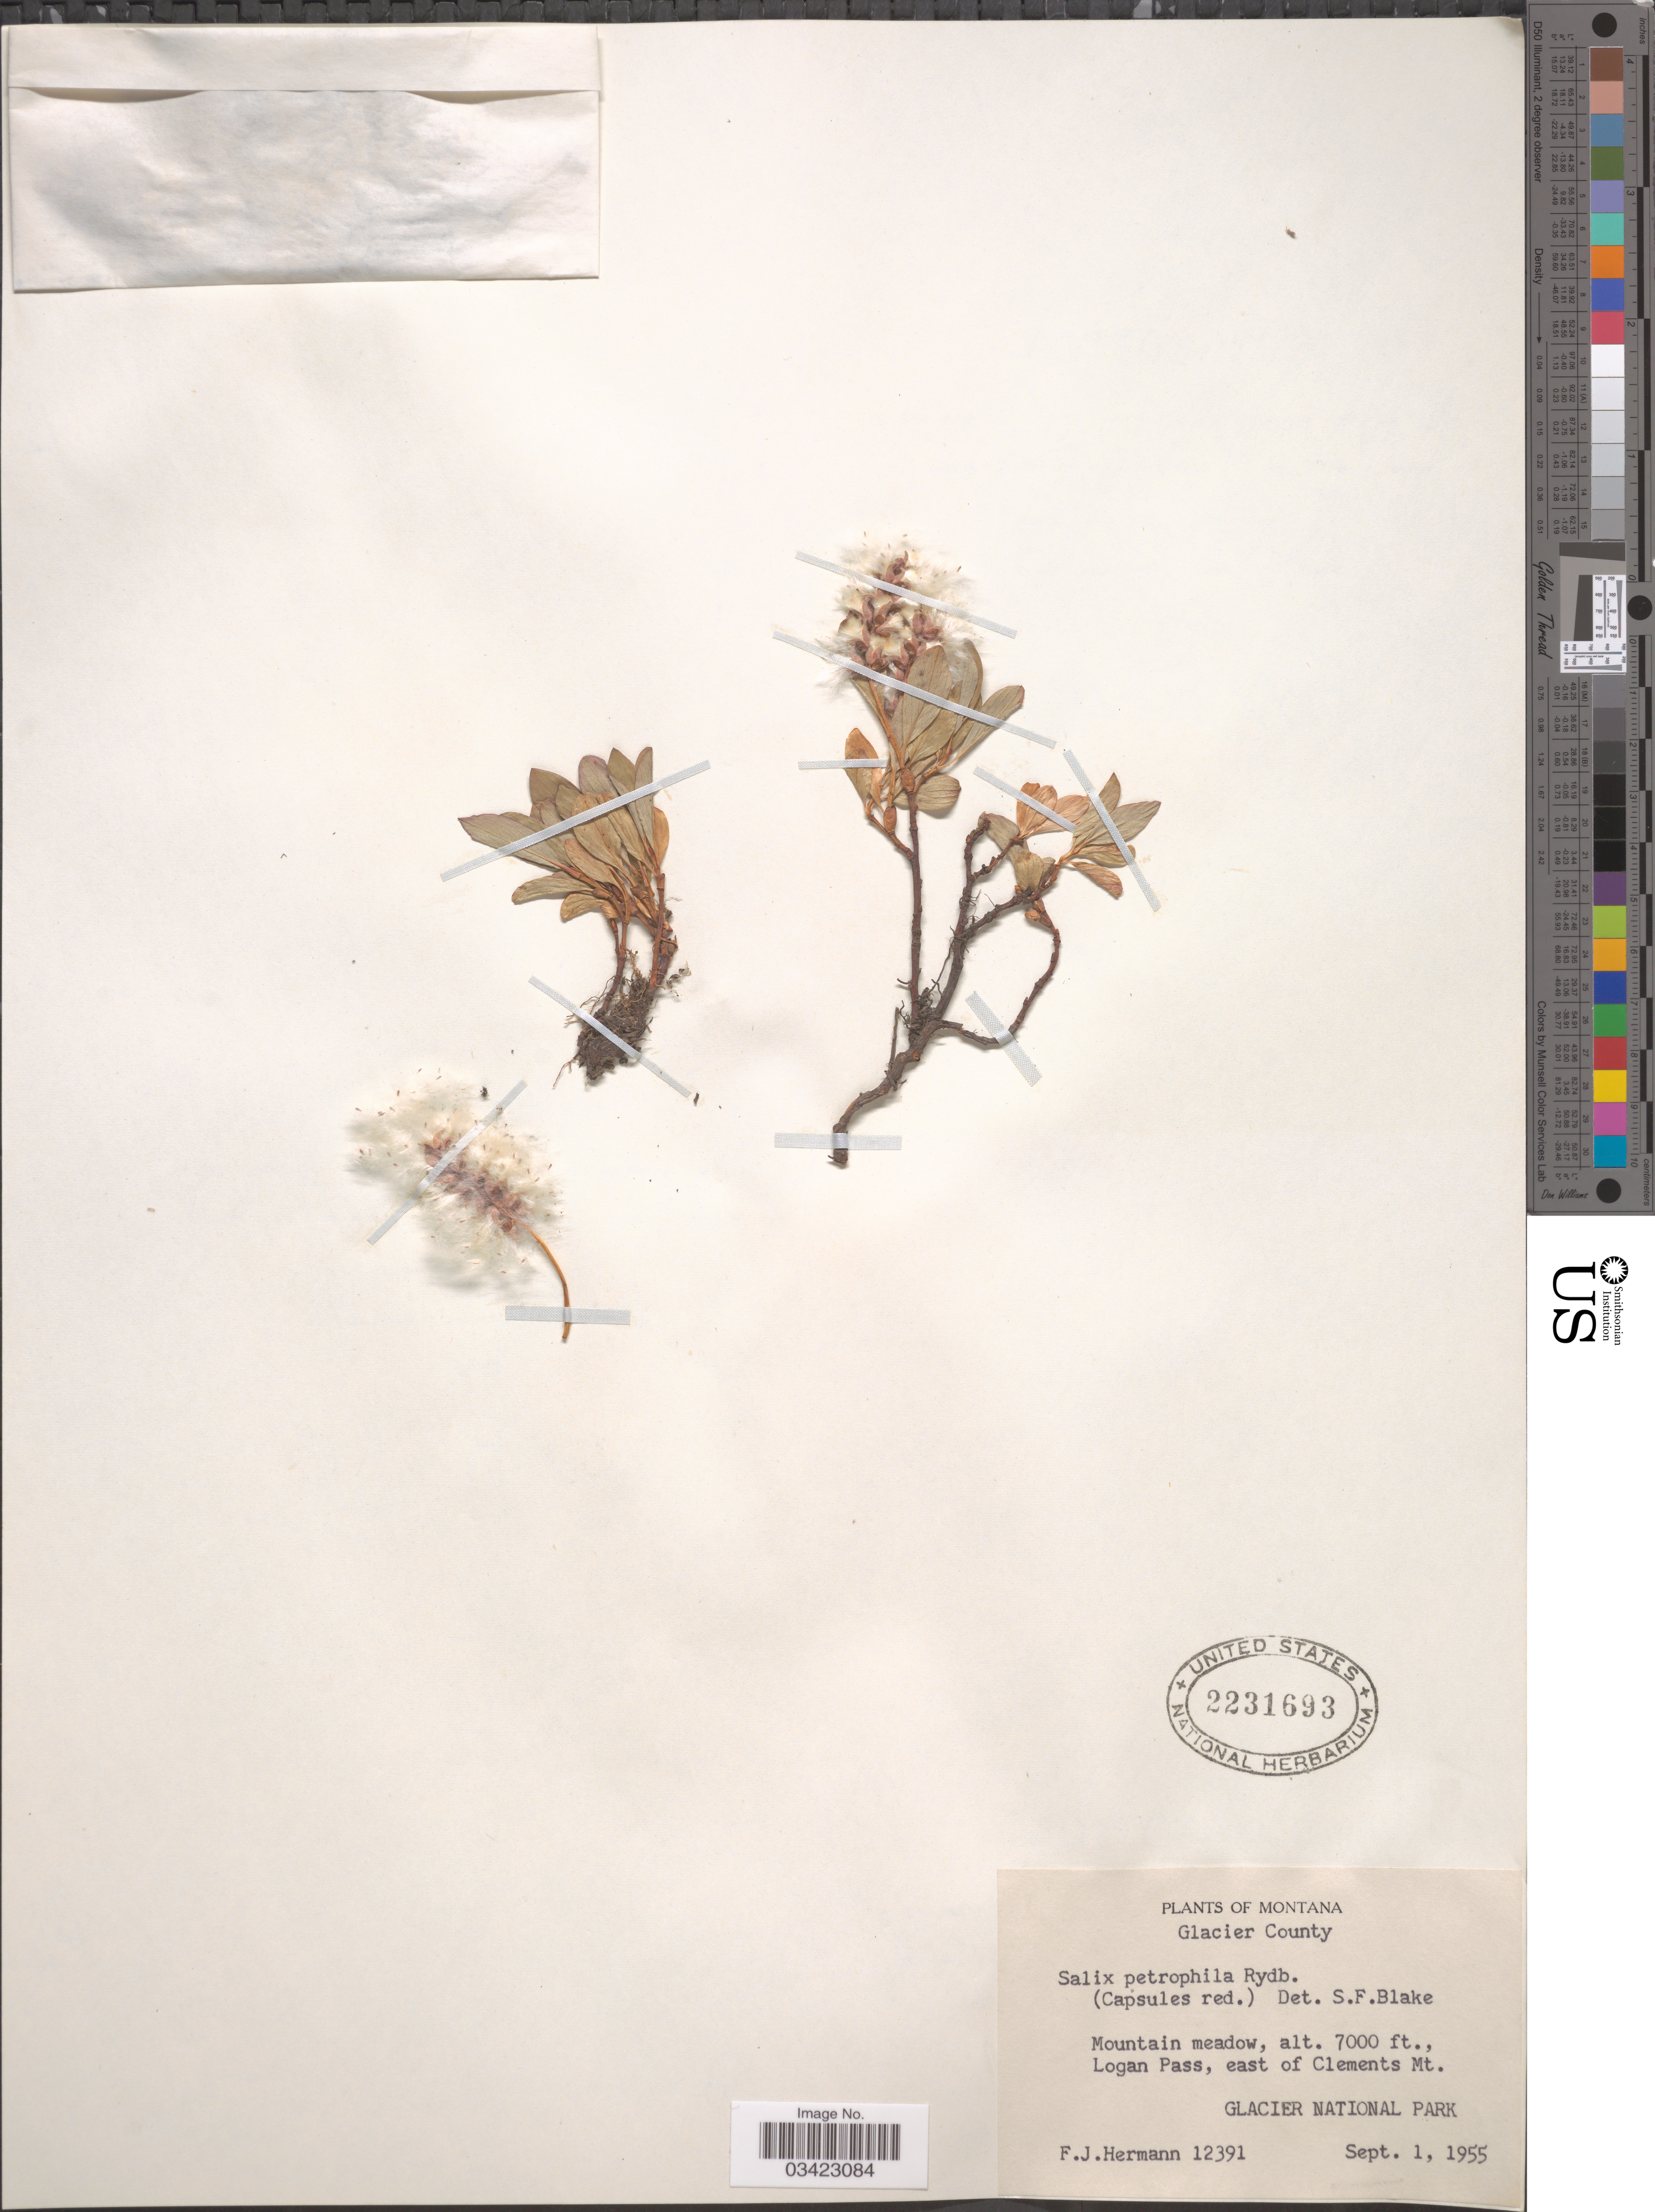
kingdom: Plantae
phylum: Tracheophyta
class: Magnoliopsida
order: Malpighiales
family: Salicaceae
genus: Salix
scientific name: Salix anglorum var. araioclada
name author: C.K. Schneid.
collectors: F. J. Hermann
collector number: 12391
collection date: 1955-09-01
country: United States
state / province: Montana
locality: Glacier County. Logan Pass, east of Clements Mt. Glacier National Park.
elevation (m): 2134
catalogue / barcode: US 2231693